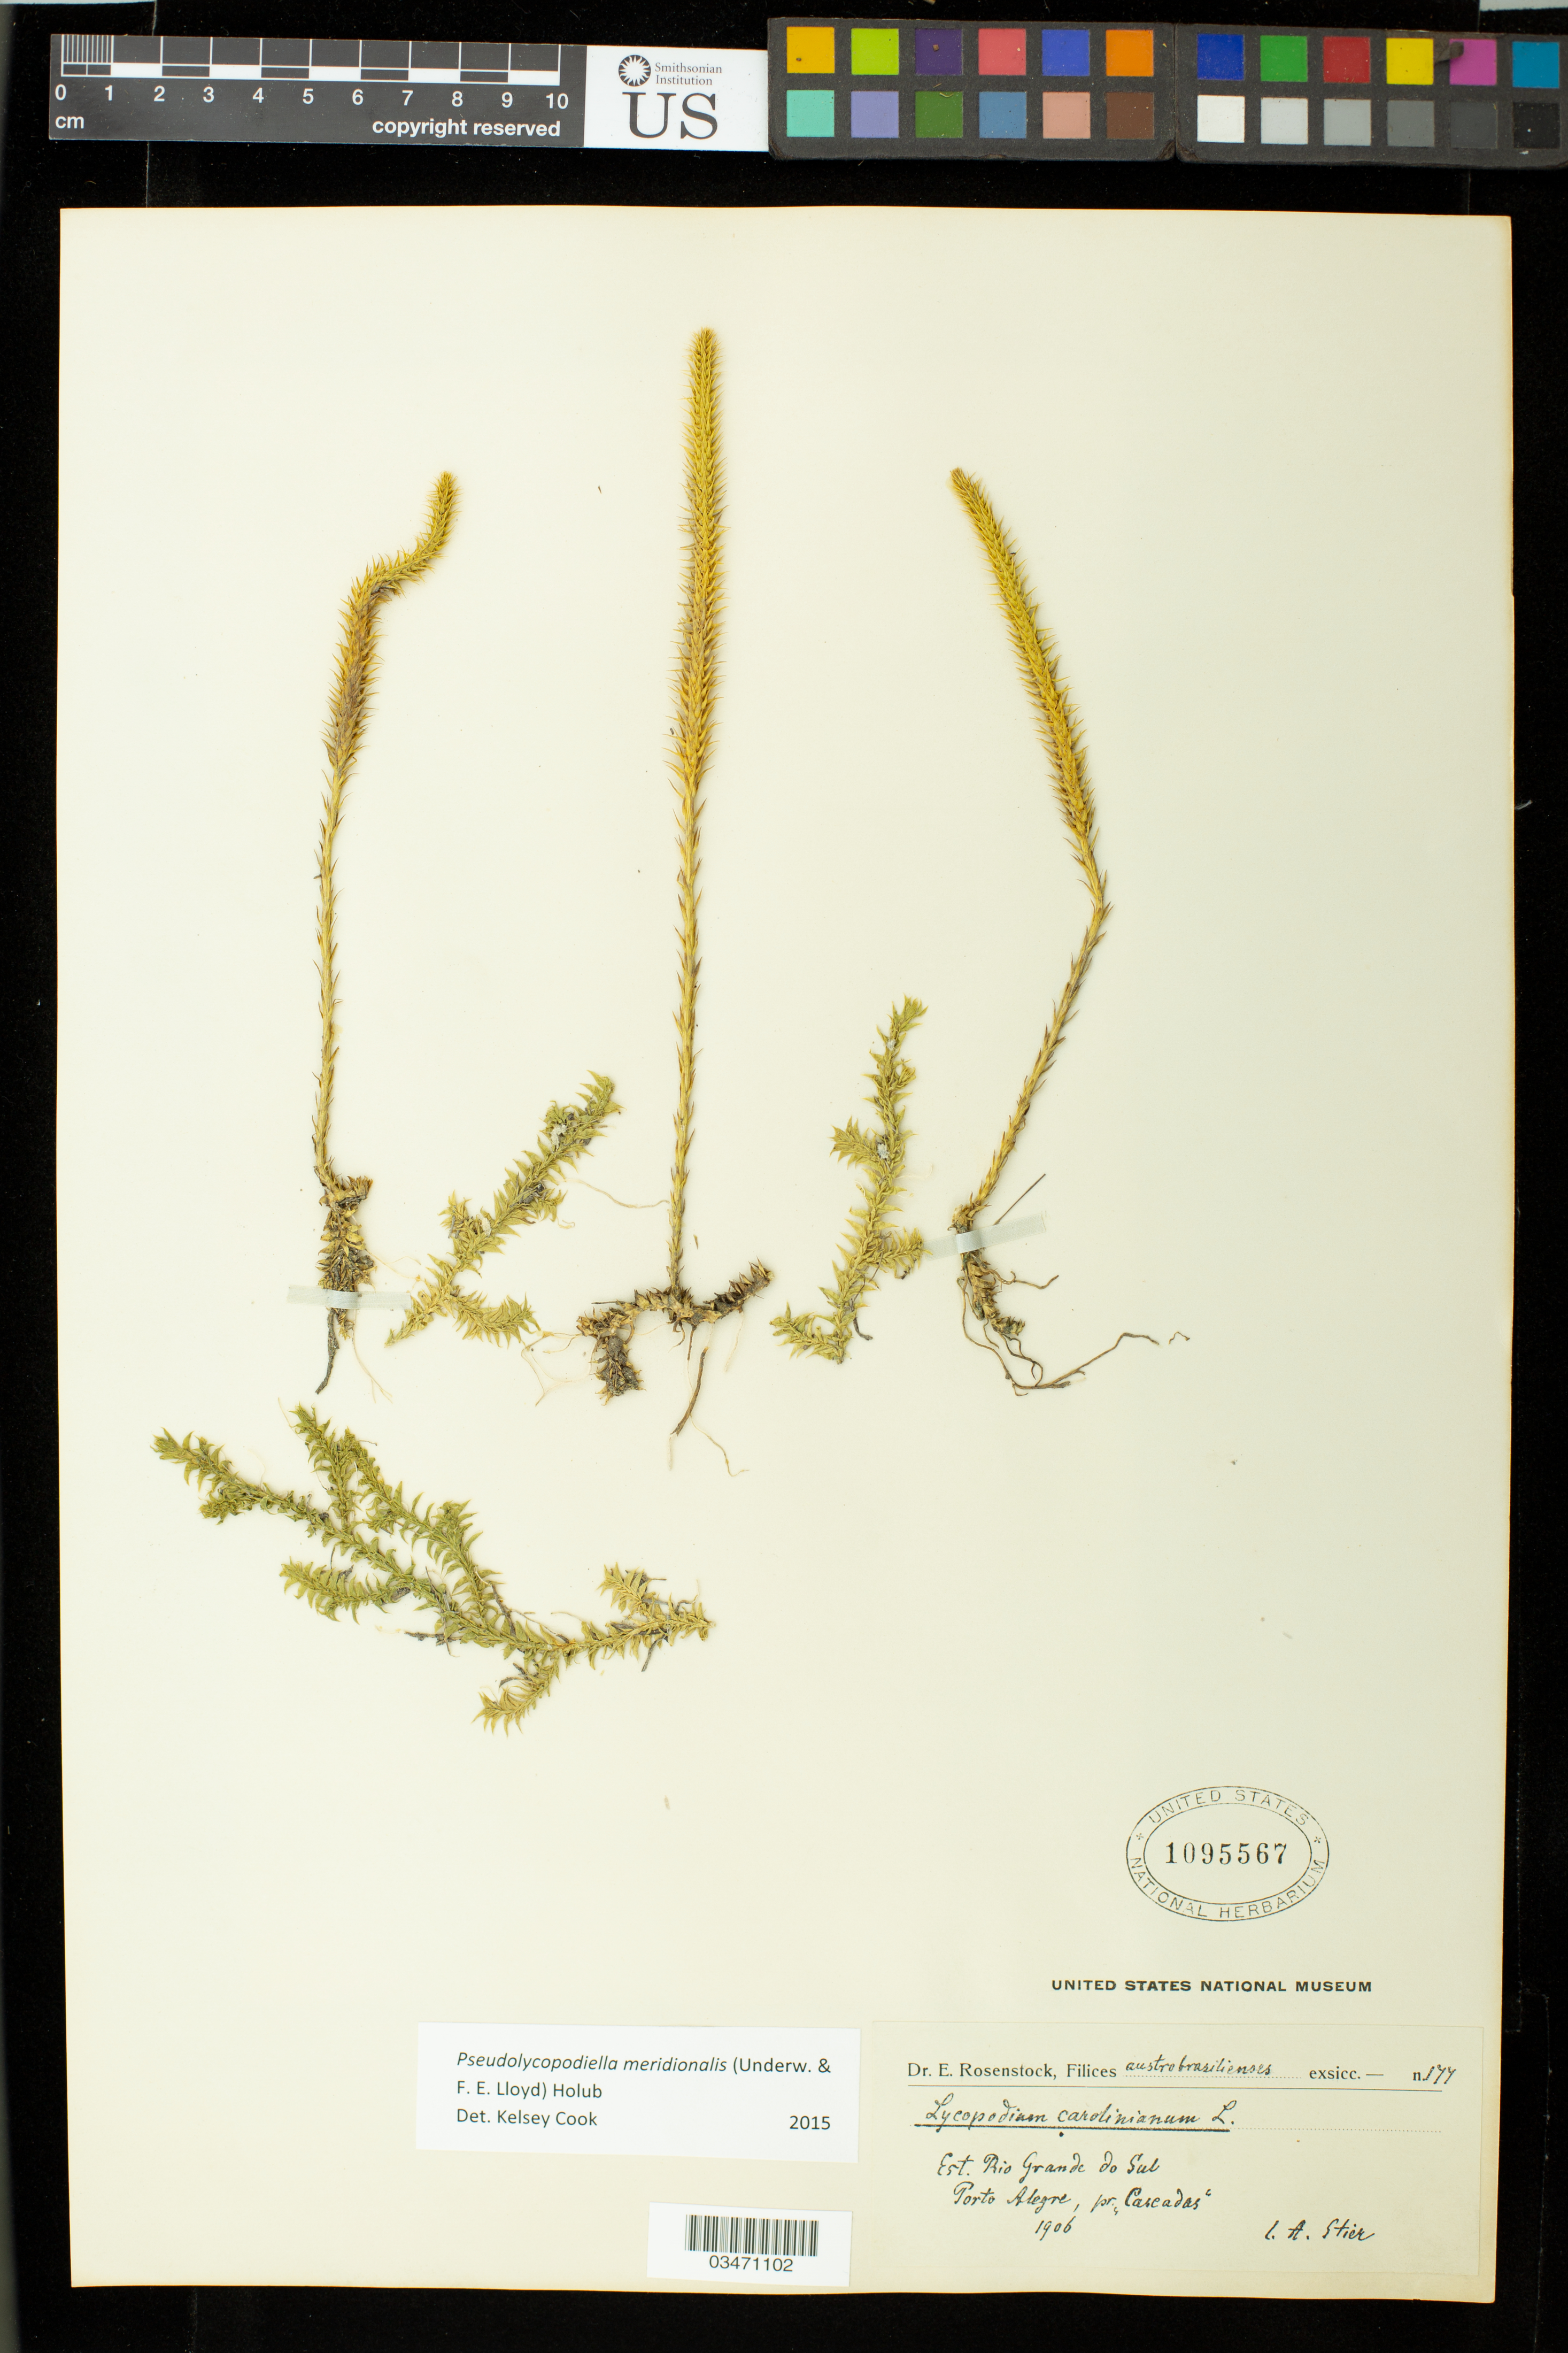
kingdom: Plantae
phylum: Tracheophyta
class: Lycopodiopsida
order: Lycopodiales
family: Lycopodiaceae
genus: Pseudolycopodiella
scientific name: Pseudolycopodiella meridionalis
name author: (Underw. & F.E. Lloyd) Holub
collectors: A. Stier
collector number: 177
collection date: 1906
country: Brazil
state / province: Rio Grande do Sul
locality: Porto Alegre, Cascadas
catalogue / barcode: US 1095567